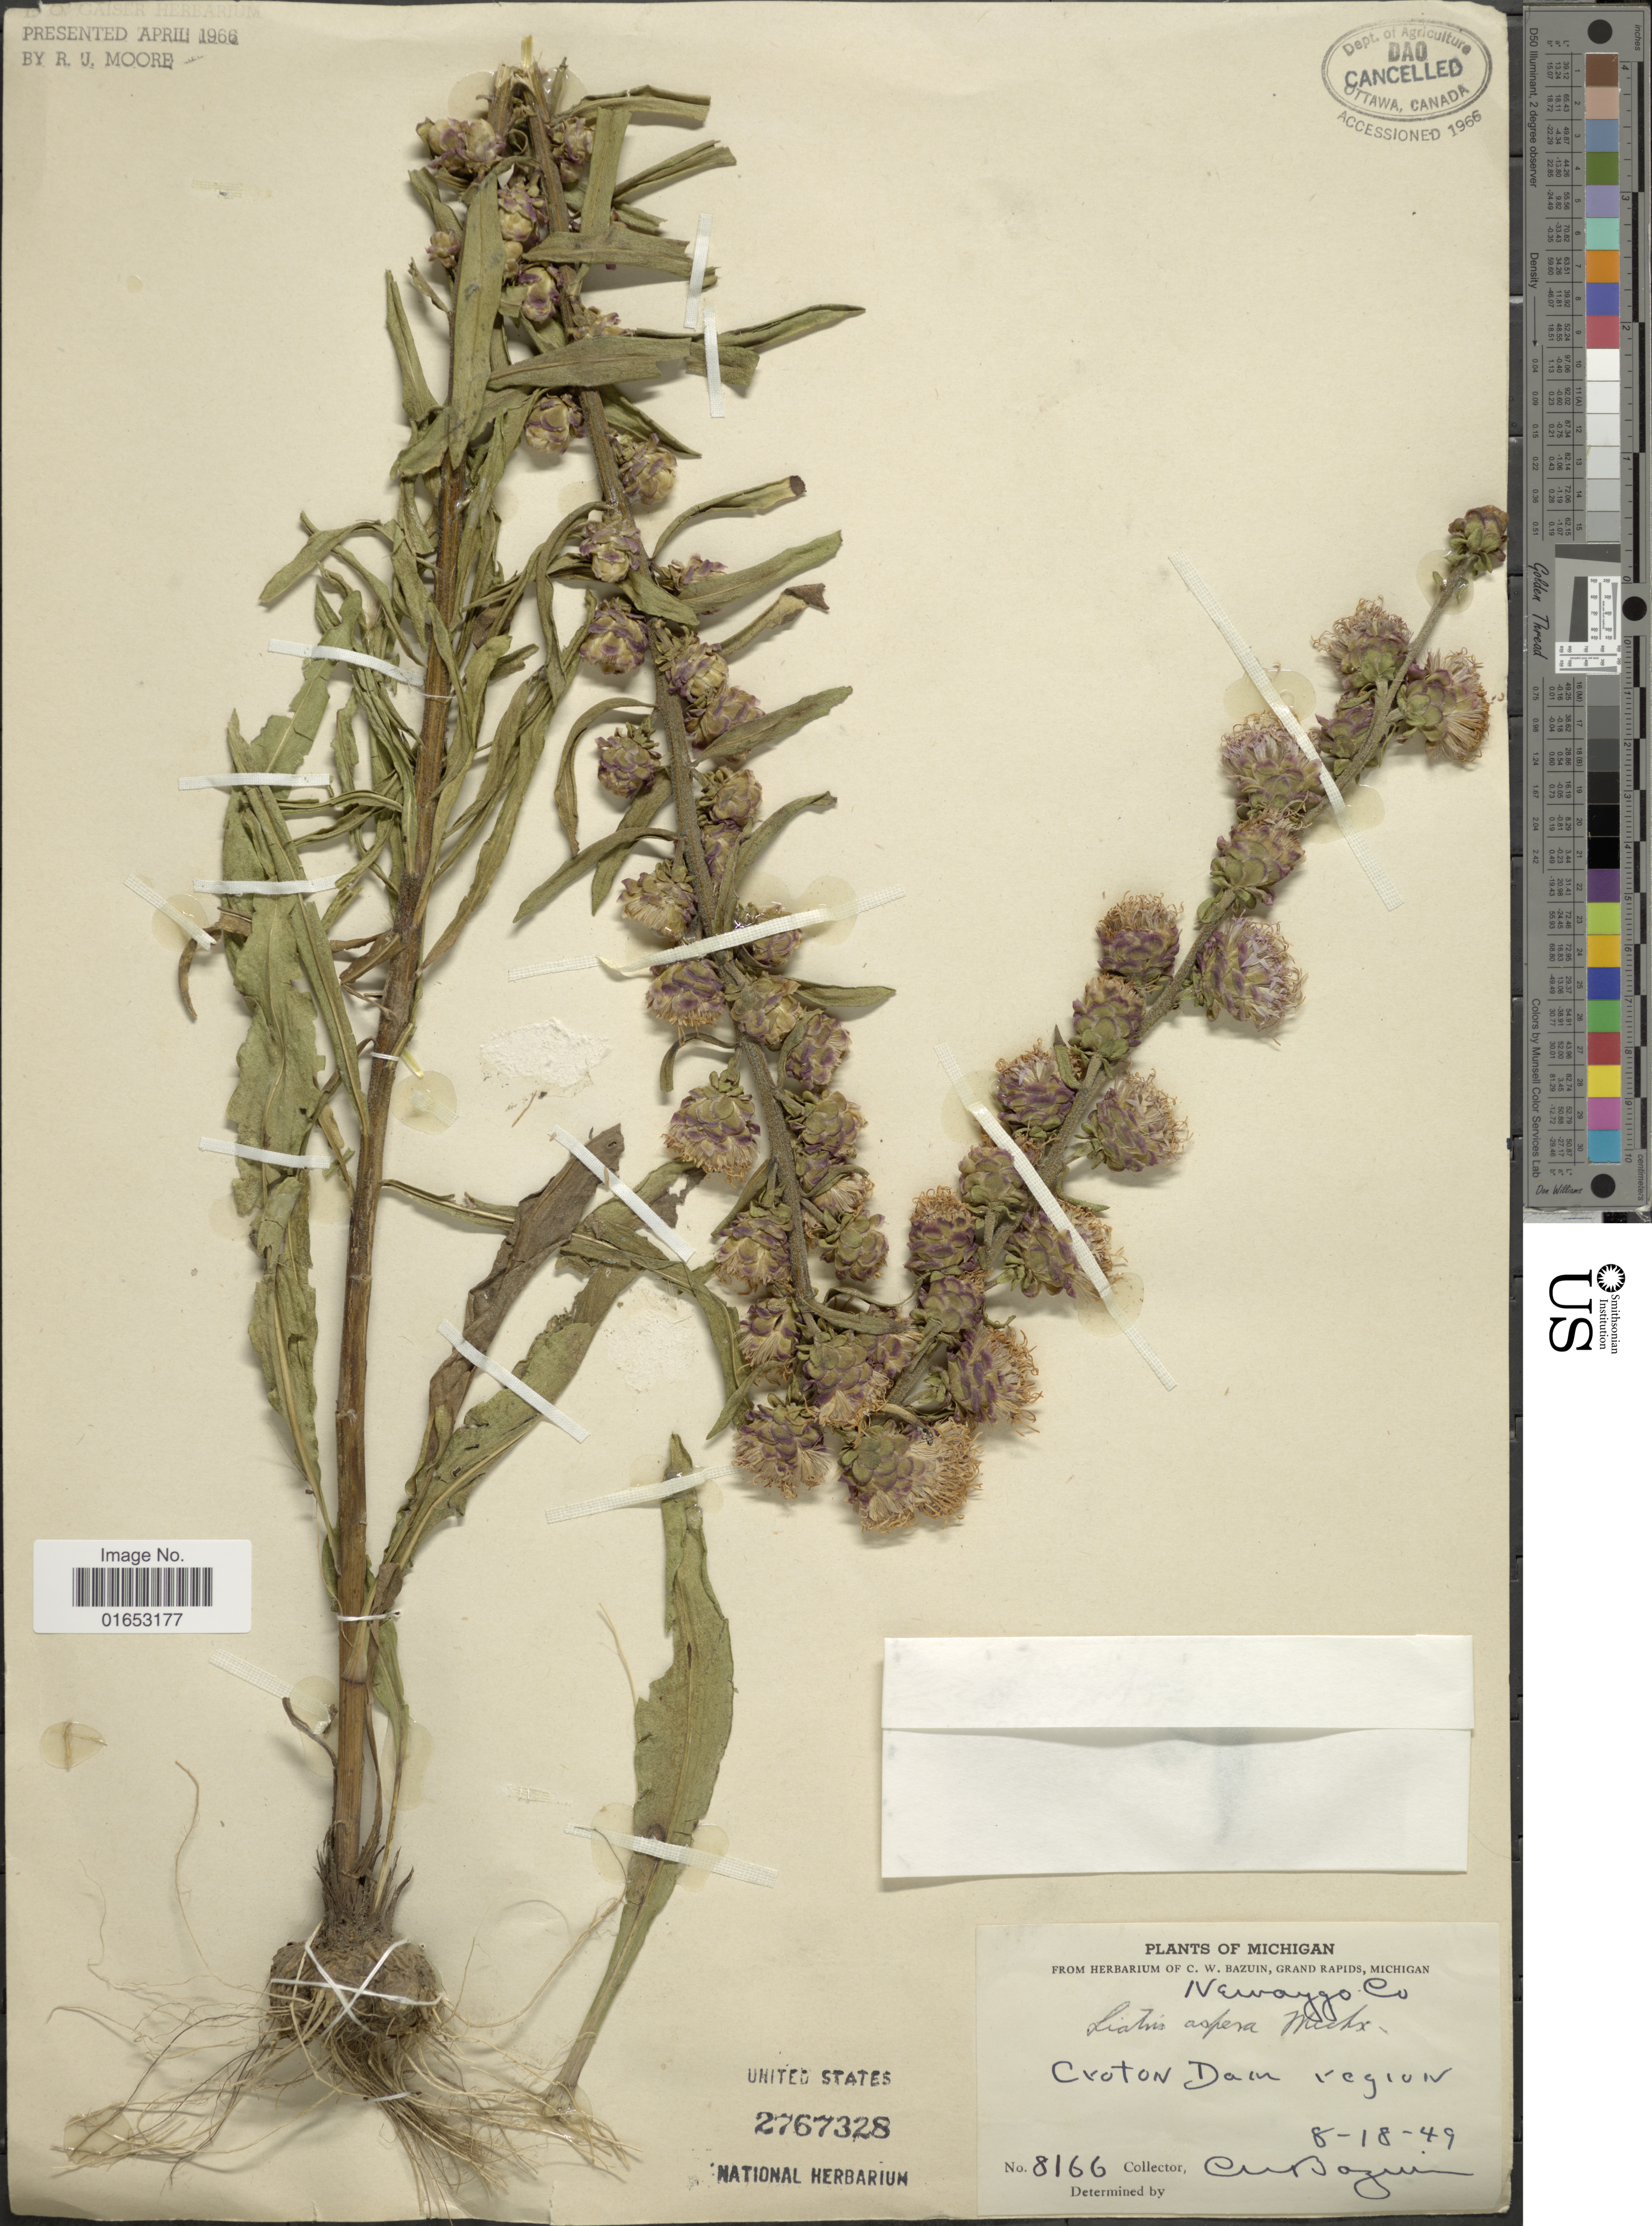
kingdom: Plantae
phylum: Tracheophyta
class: Magnoliopsida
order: Asterales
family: Asteraceae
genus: Liatris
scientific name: Liatris aspera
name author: Michx.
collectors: C. Bazuin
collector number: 8166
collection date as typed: Transcribed d/m/y: 18/8/49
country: United States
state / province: Michigan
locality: Croton Dam region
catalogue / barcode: US 2767328